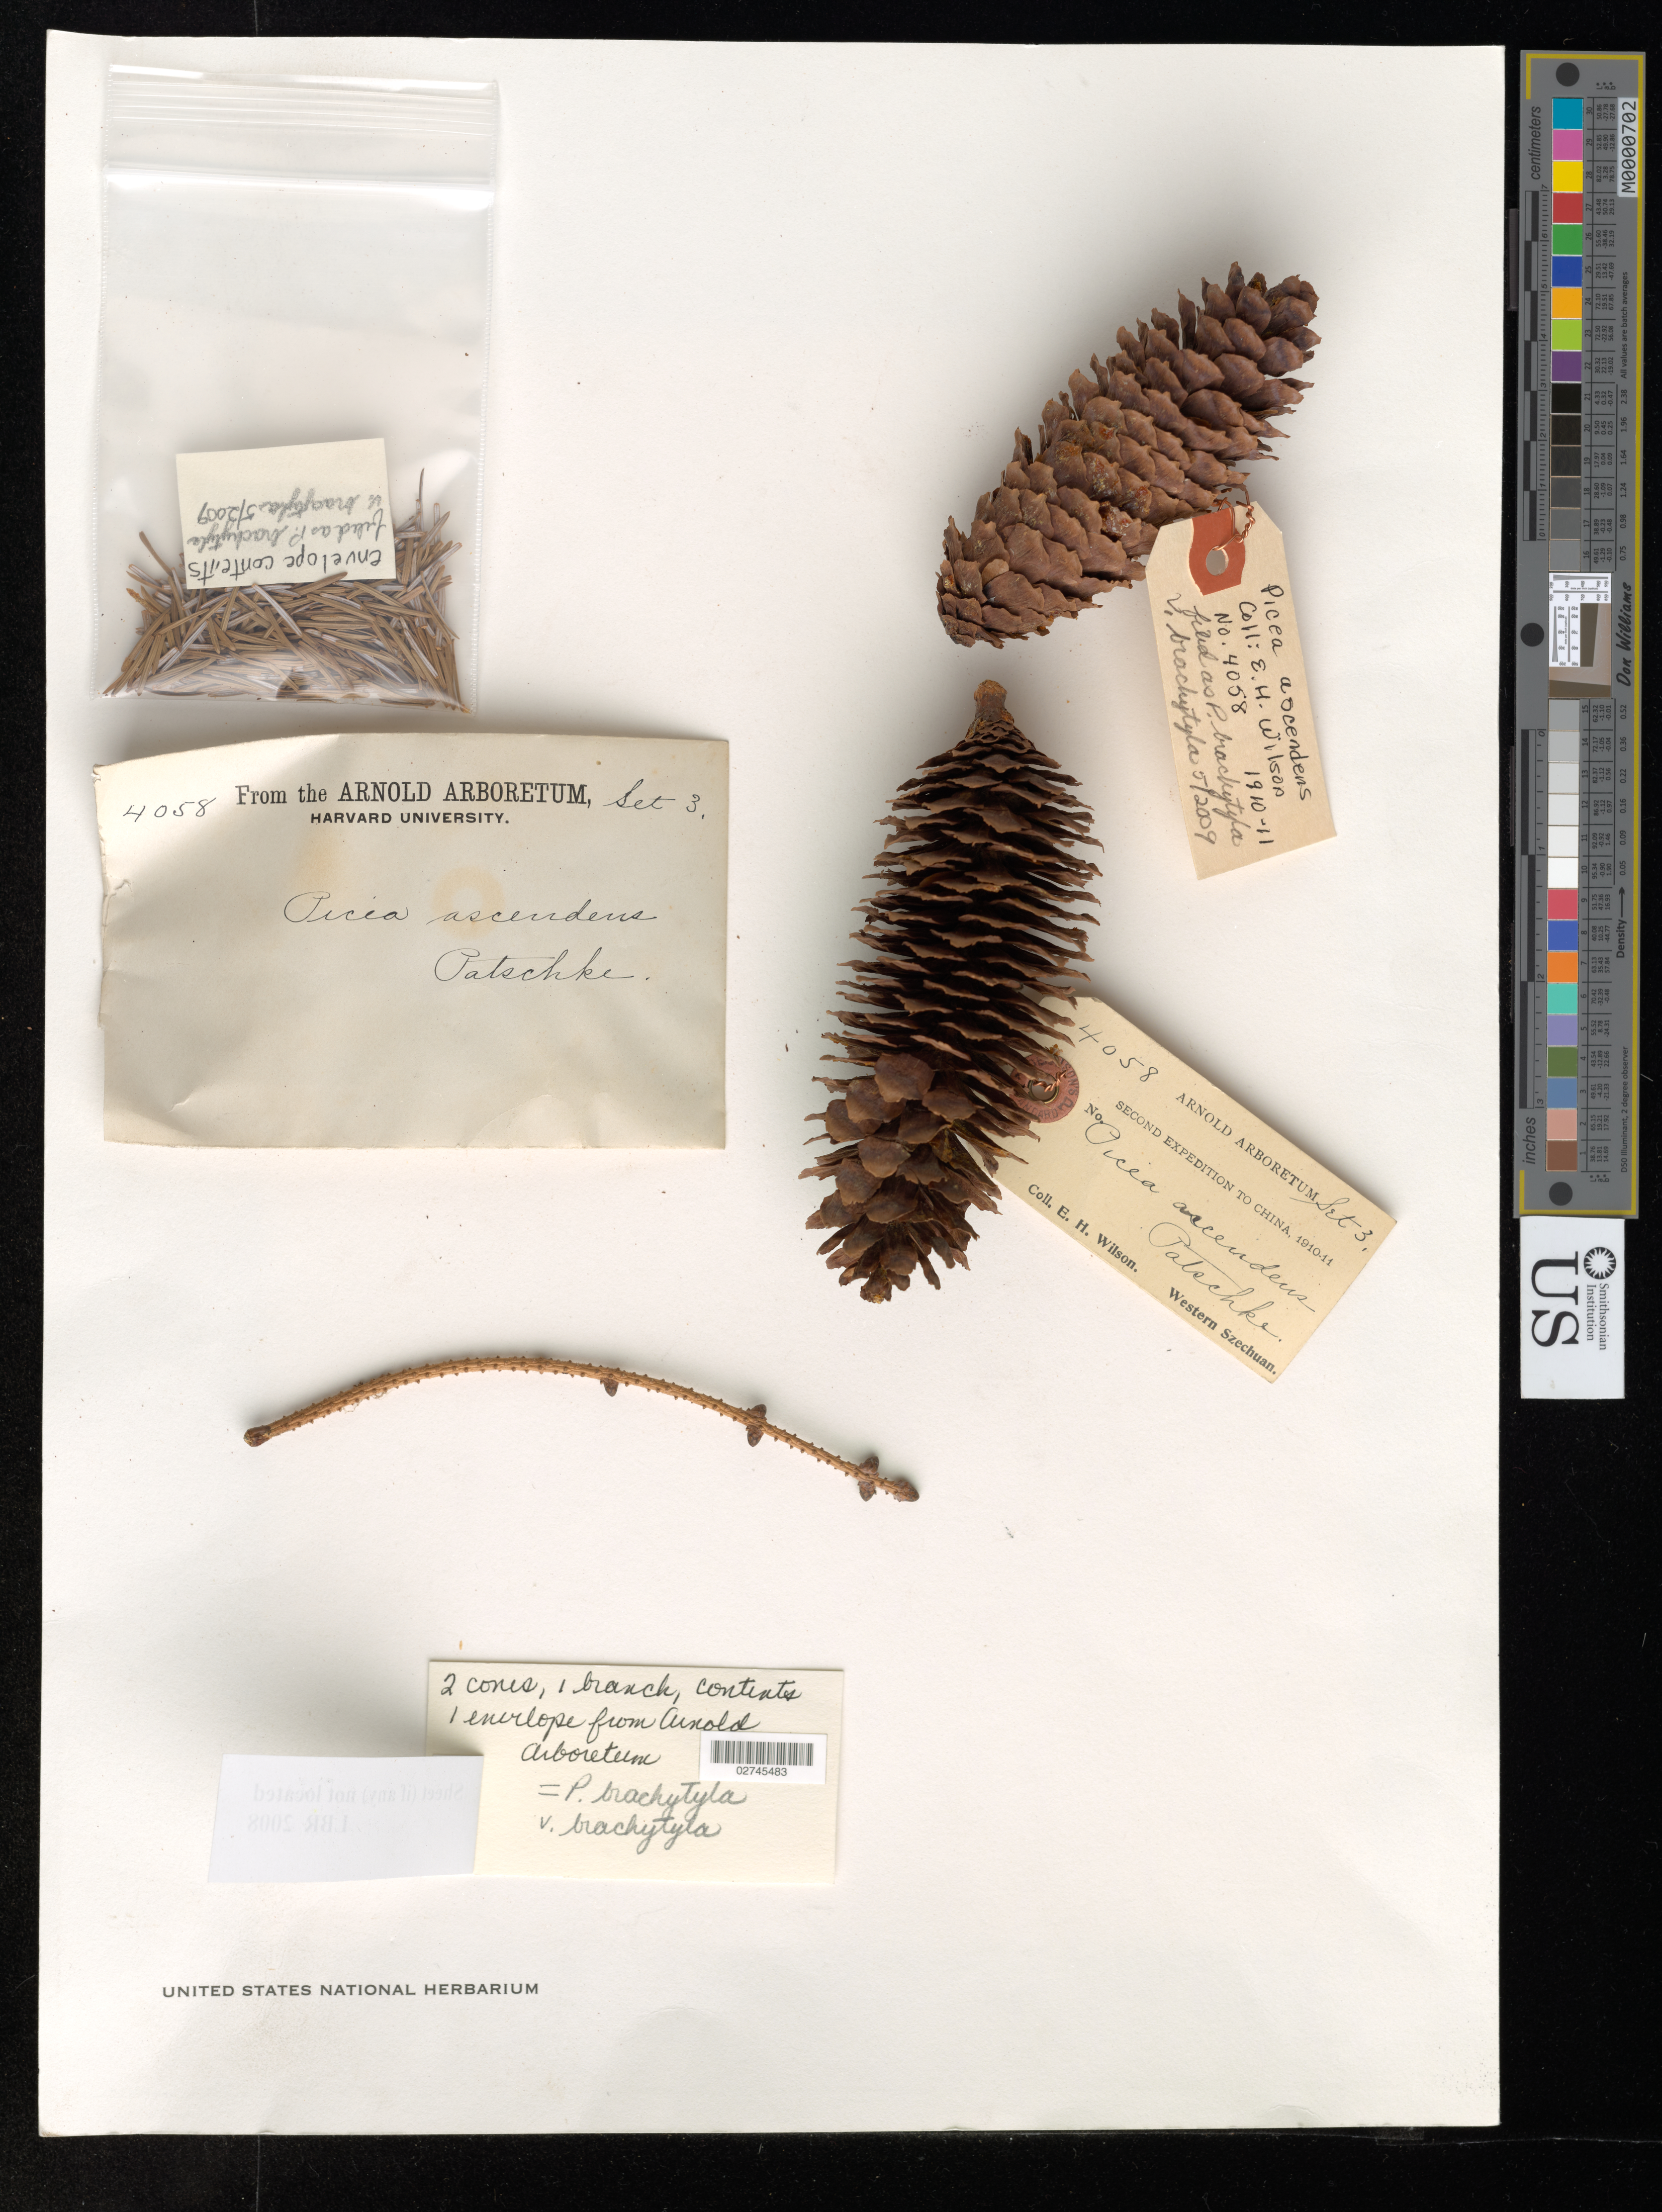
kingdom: Plantae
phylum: Tracheophyta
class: Pinopsida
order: Pinales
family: Pinaceae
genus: Picea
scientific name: Picea brachytyla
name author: (Franch.) E. Pritz.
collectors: E. H. Wilson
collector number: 4058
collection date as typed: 1910 to -- --- 1911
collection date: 1910/1911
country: China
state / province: Sichuan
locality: Western Szechuan